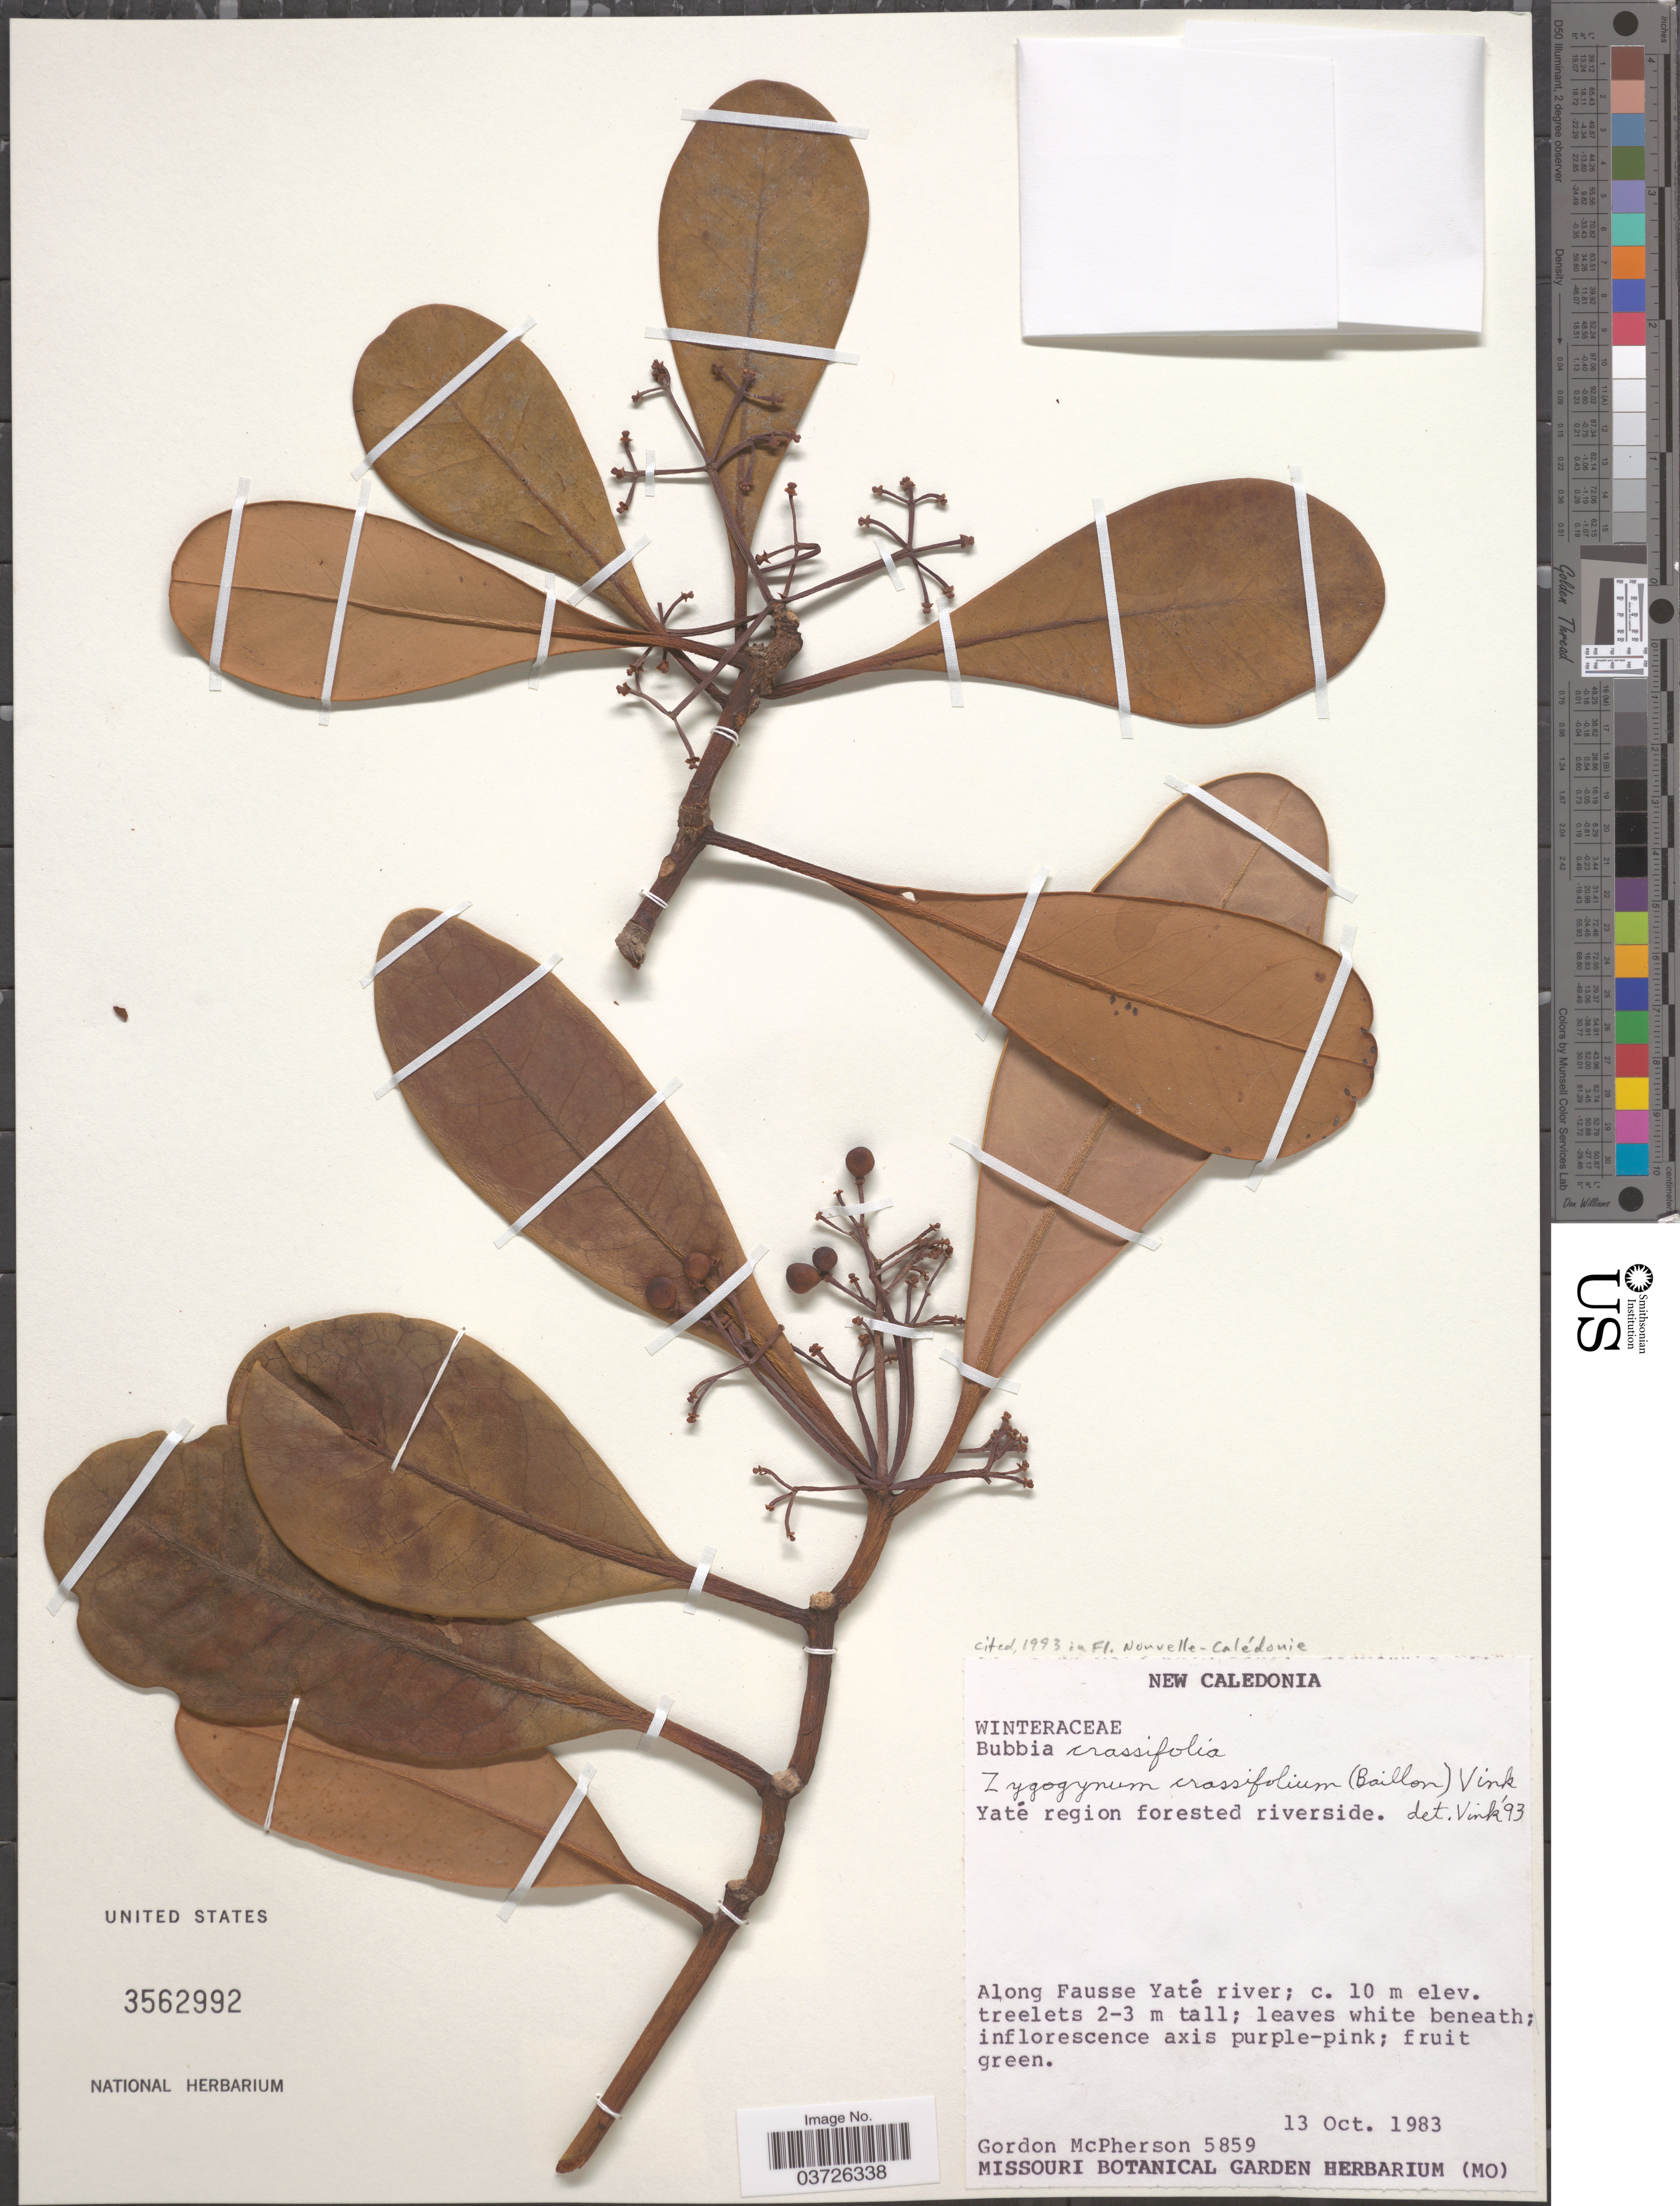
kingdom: Plantae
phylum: Tracheophyta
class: Magnoliopsida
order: Canellales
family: Winteraceae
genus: Zygogynum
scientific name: Zygogynum crassifolium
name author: (Baill.) Vink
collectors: G. D. McPherson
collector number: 5859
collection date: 1983-10-13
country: New Caledonia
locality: Yaté region forested riverside. Along Fausse Yaté river.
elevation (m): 10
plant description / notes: Fruit temporarily sampled for micro-CT scanning.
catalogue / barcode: US 3562992